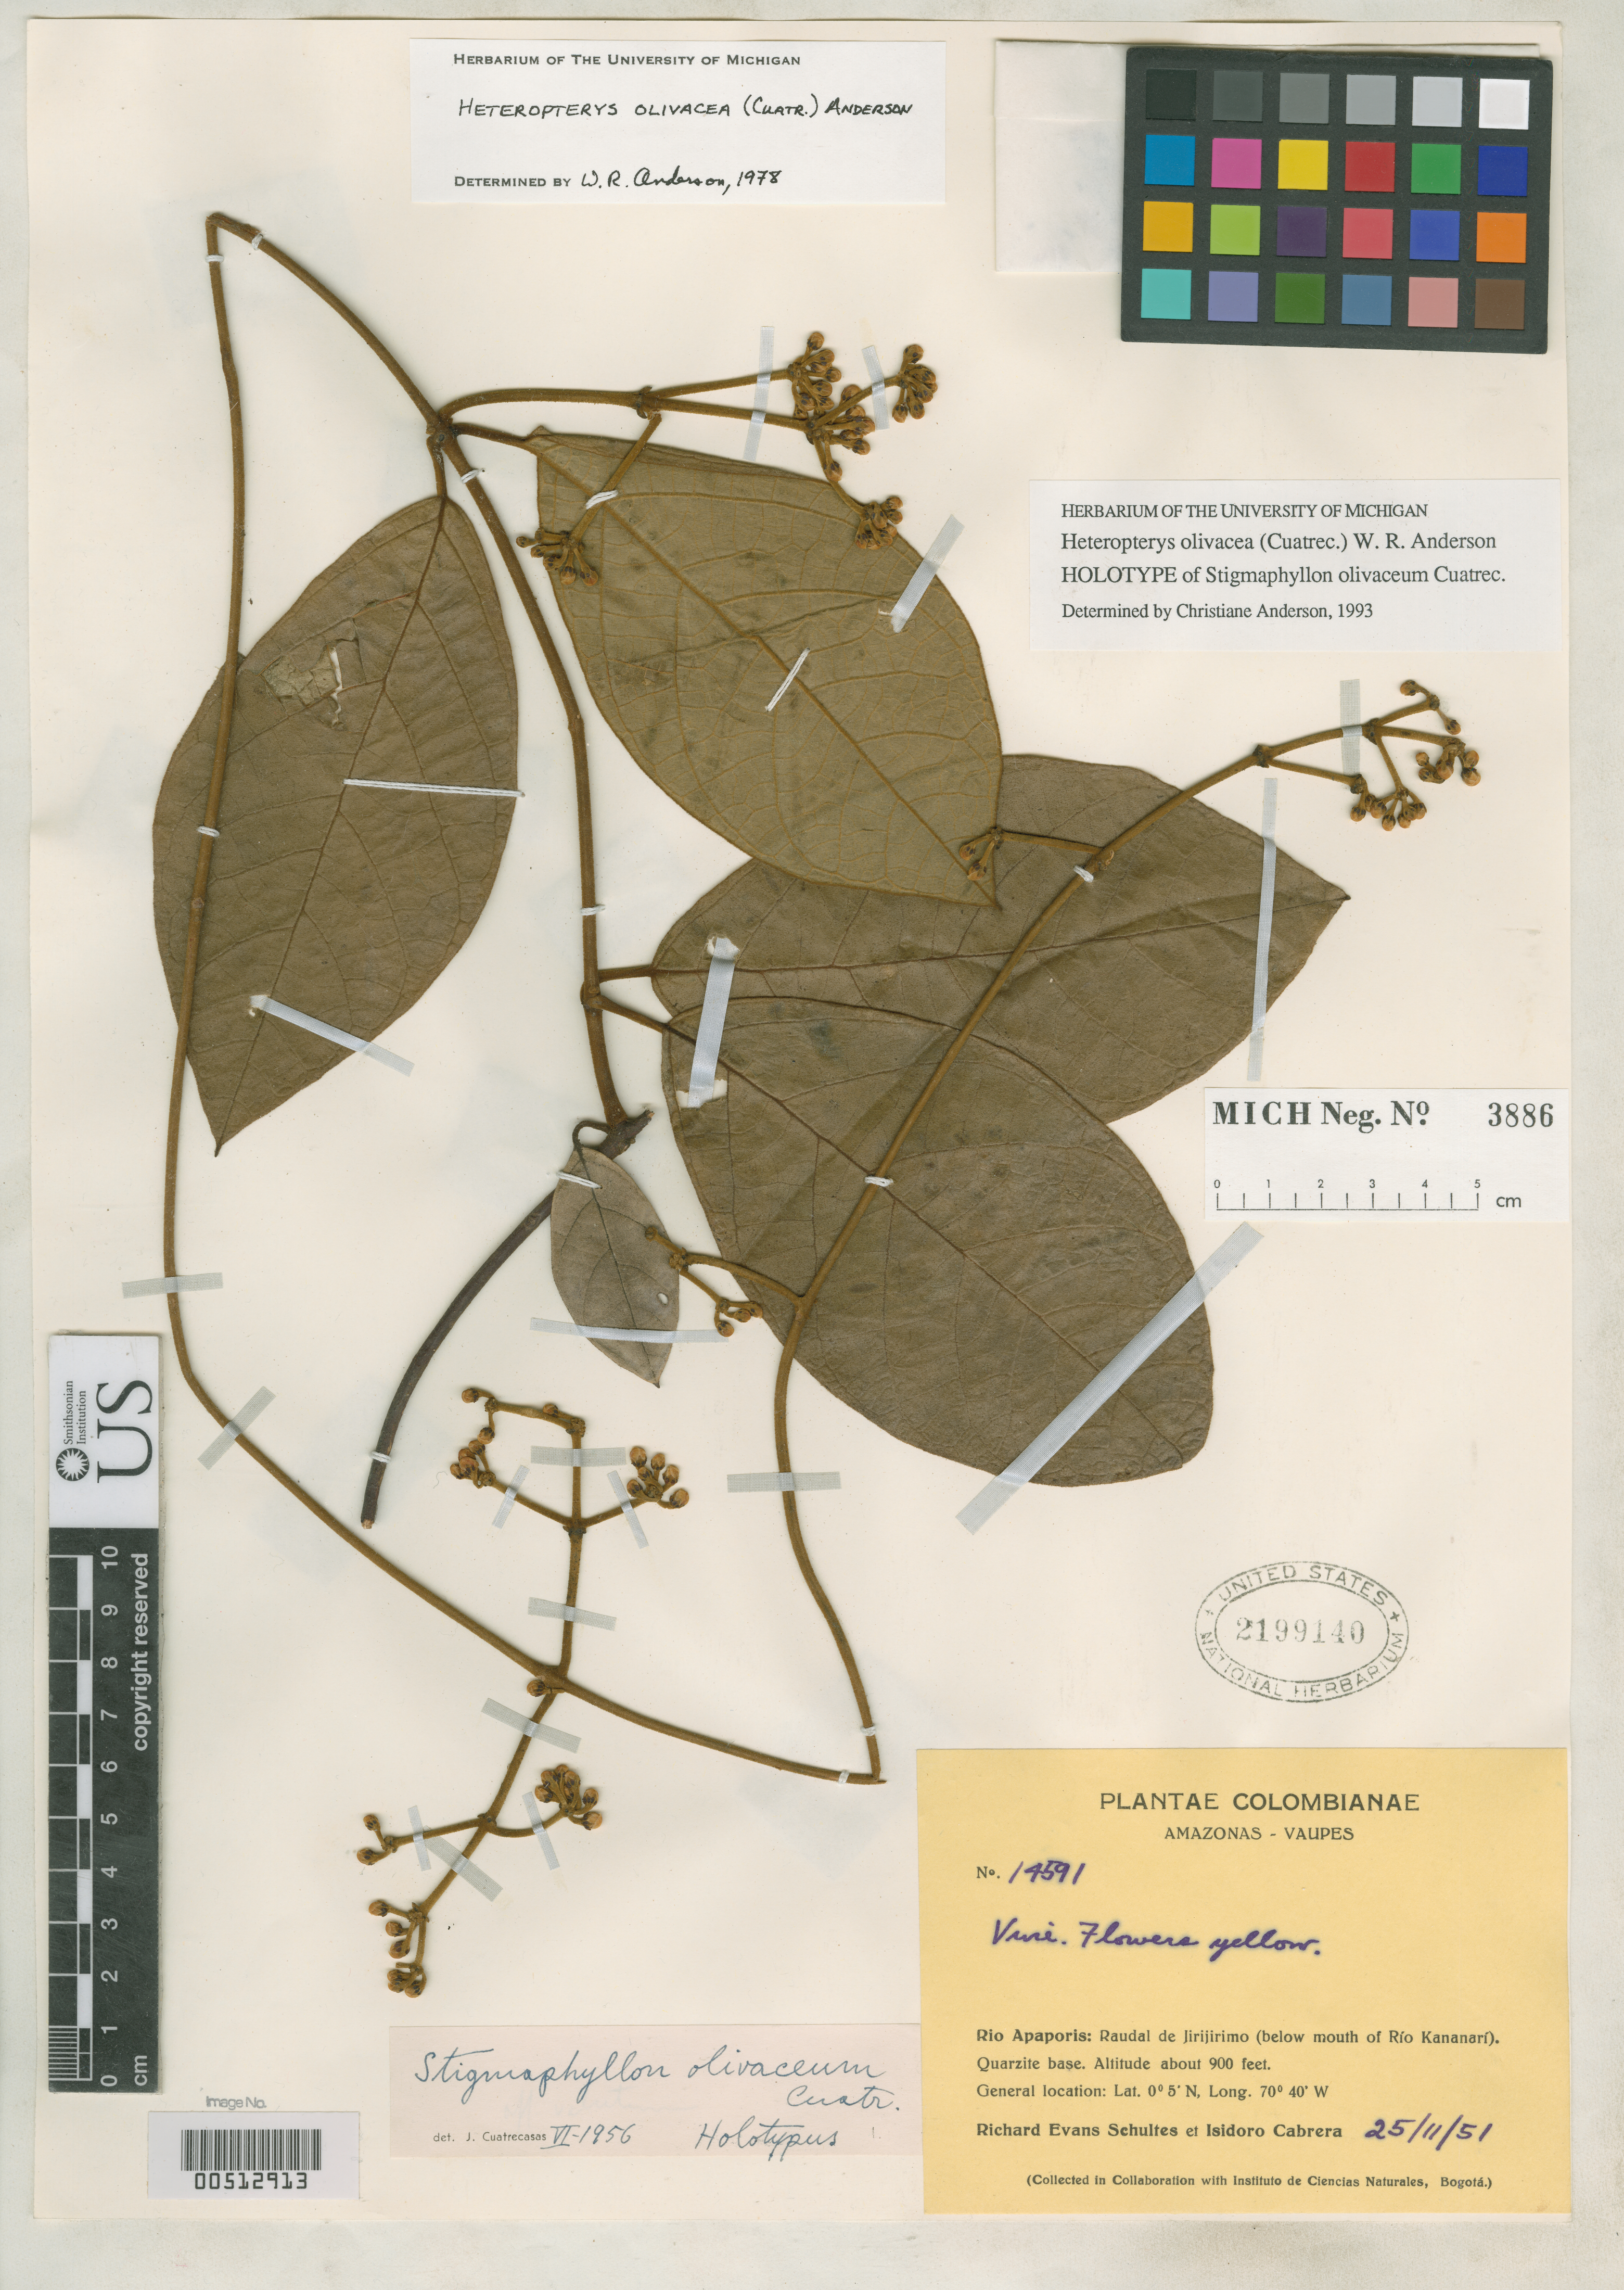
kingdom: Plantae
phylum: Tracheophyta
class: Magnoliopsida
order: Malpighiales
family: Malpighiaceae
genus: Stigmaphyllon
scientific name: Stigmaphyllon olivaceum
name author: Cuatrec.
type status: Holotype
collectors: R. E. Schultes & I. Cabrera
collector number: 14591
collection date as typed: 25 Nov 1951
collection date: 1951-11-25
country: Colombia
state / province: Amazônas / Vaupés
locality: Rio Apaporis, Raudal de Jirijirimo, below mouth of Rio Kananari.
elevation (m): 274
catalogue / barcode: US 2199140